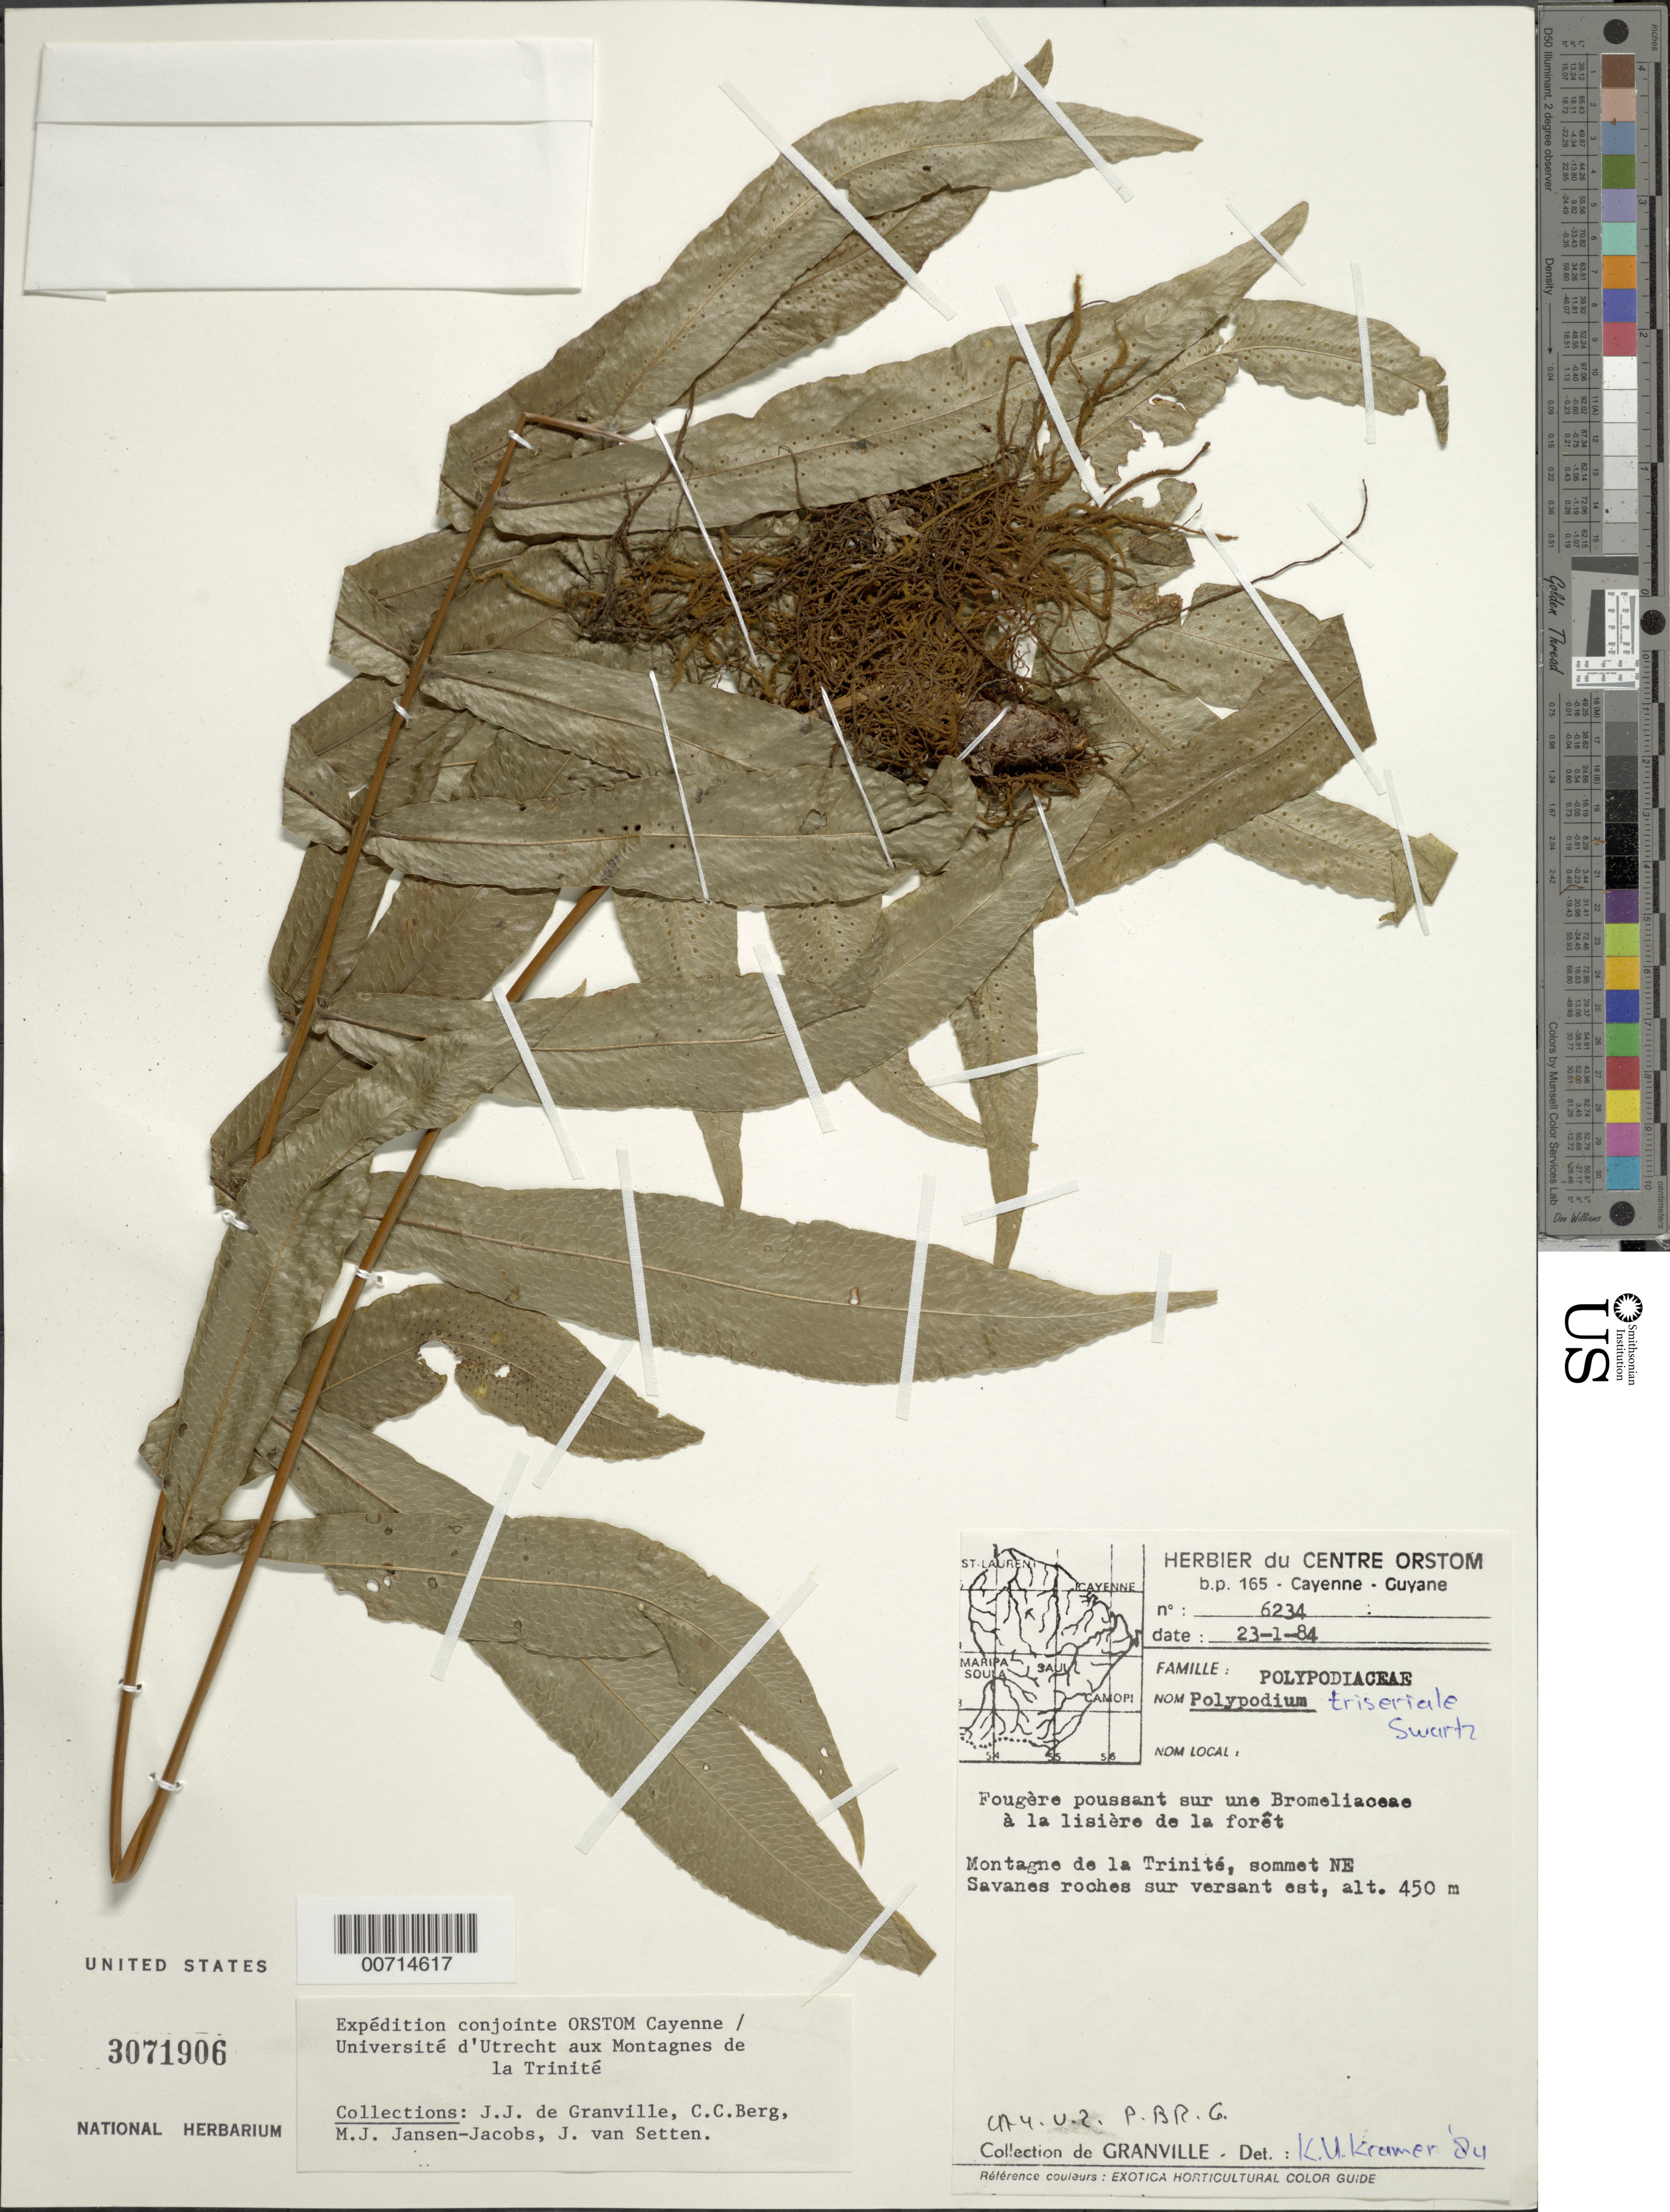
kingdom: Plantae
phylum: Tracheophyta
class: Polypodiopsida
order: Polypodiales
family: Polypodiaceae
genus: Serpocaulon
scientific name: Serpocaulon triseriale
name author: (Sw.) A.R. Sm.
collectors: J.-J. de Granville, C. C. Berg, M. J. Jansen-Jacobs & J. van Setten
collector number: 6234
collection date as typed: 23-Jan-84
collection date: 1984-01-23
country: French Guiana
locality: Montagnes de la Trinité, sommet NE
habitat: Savane roche sur versant est; poussant sur une Bromeliaceae a la lisière de la forest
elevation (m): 450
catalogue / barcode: US 3071906